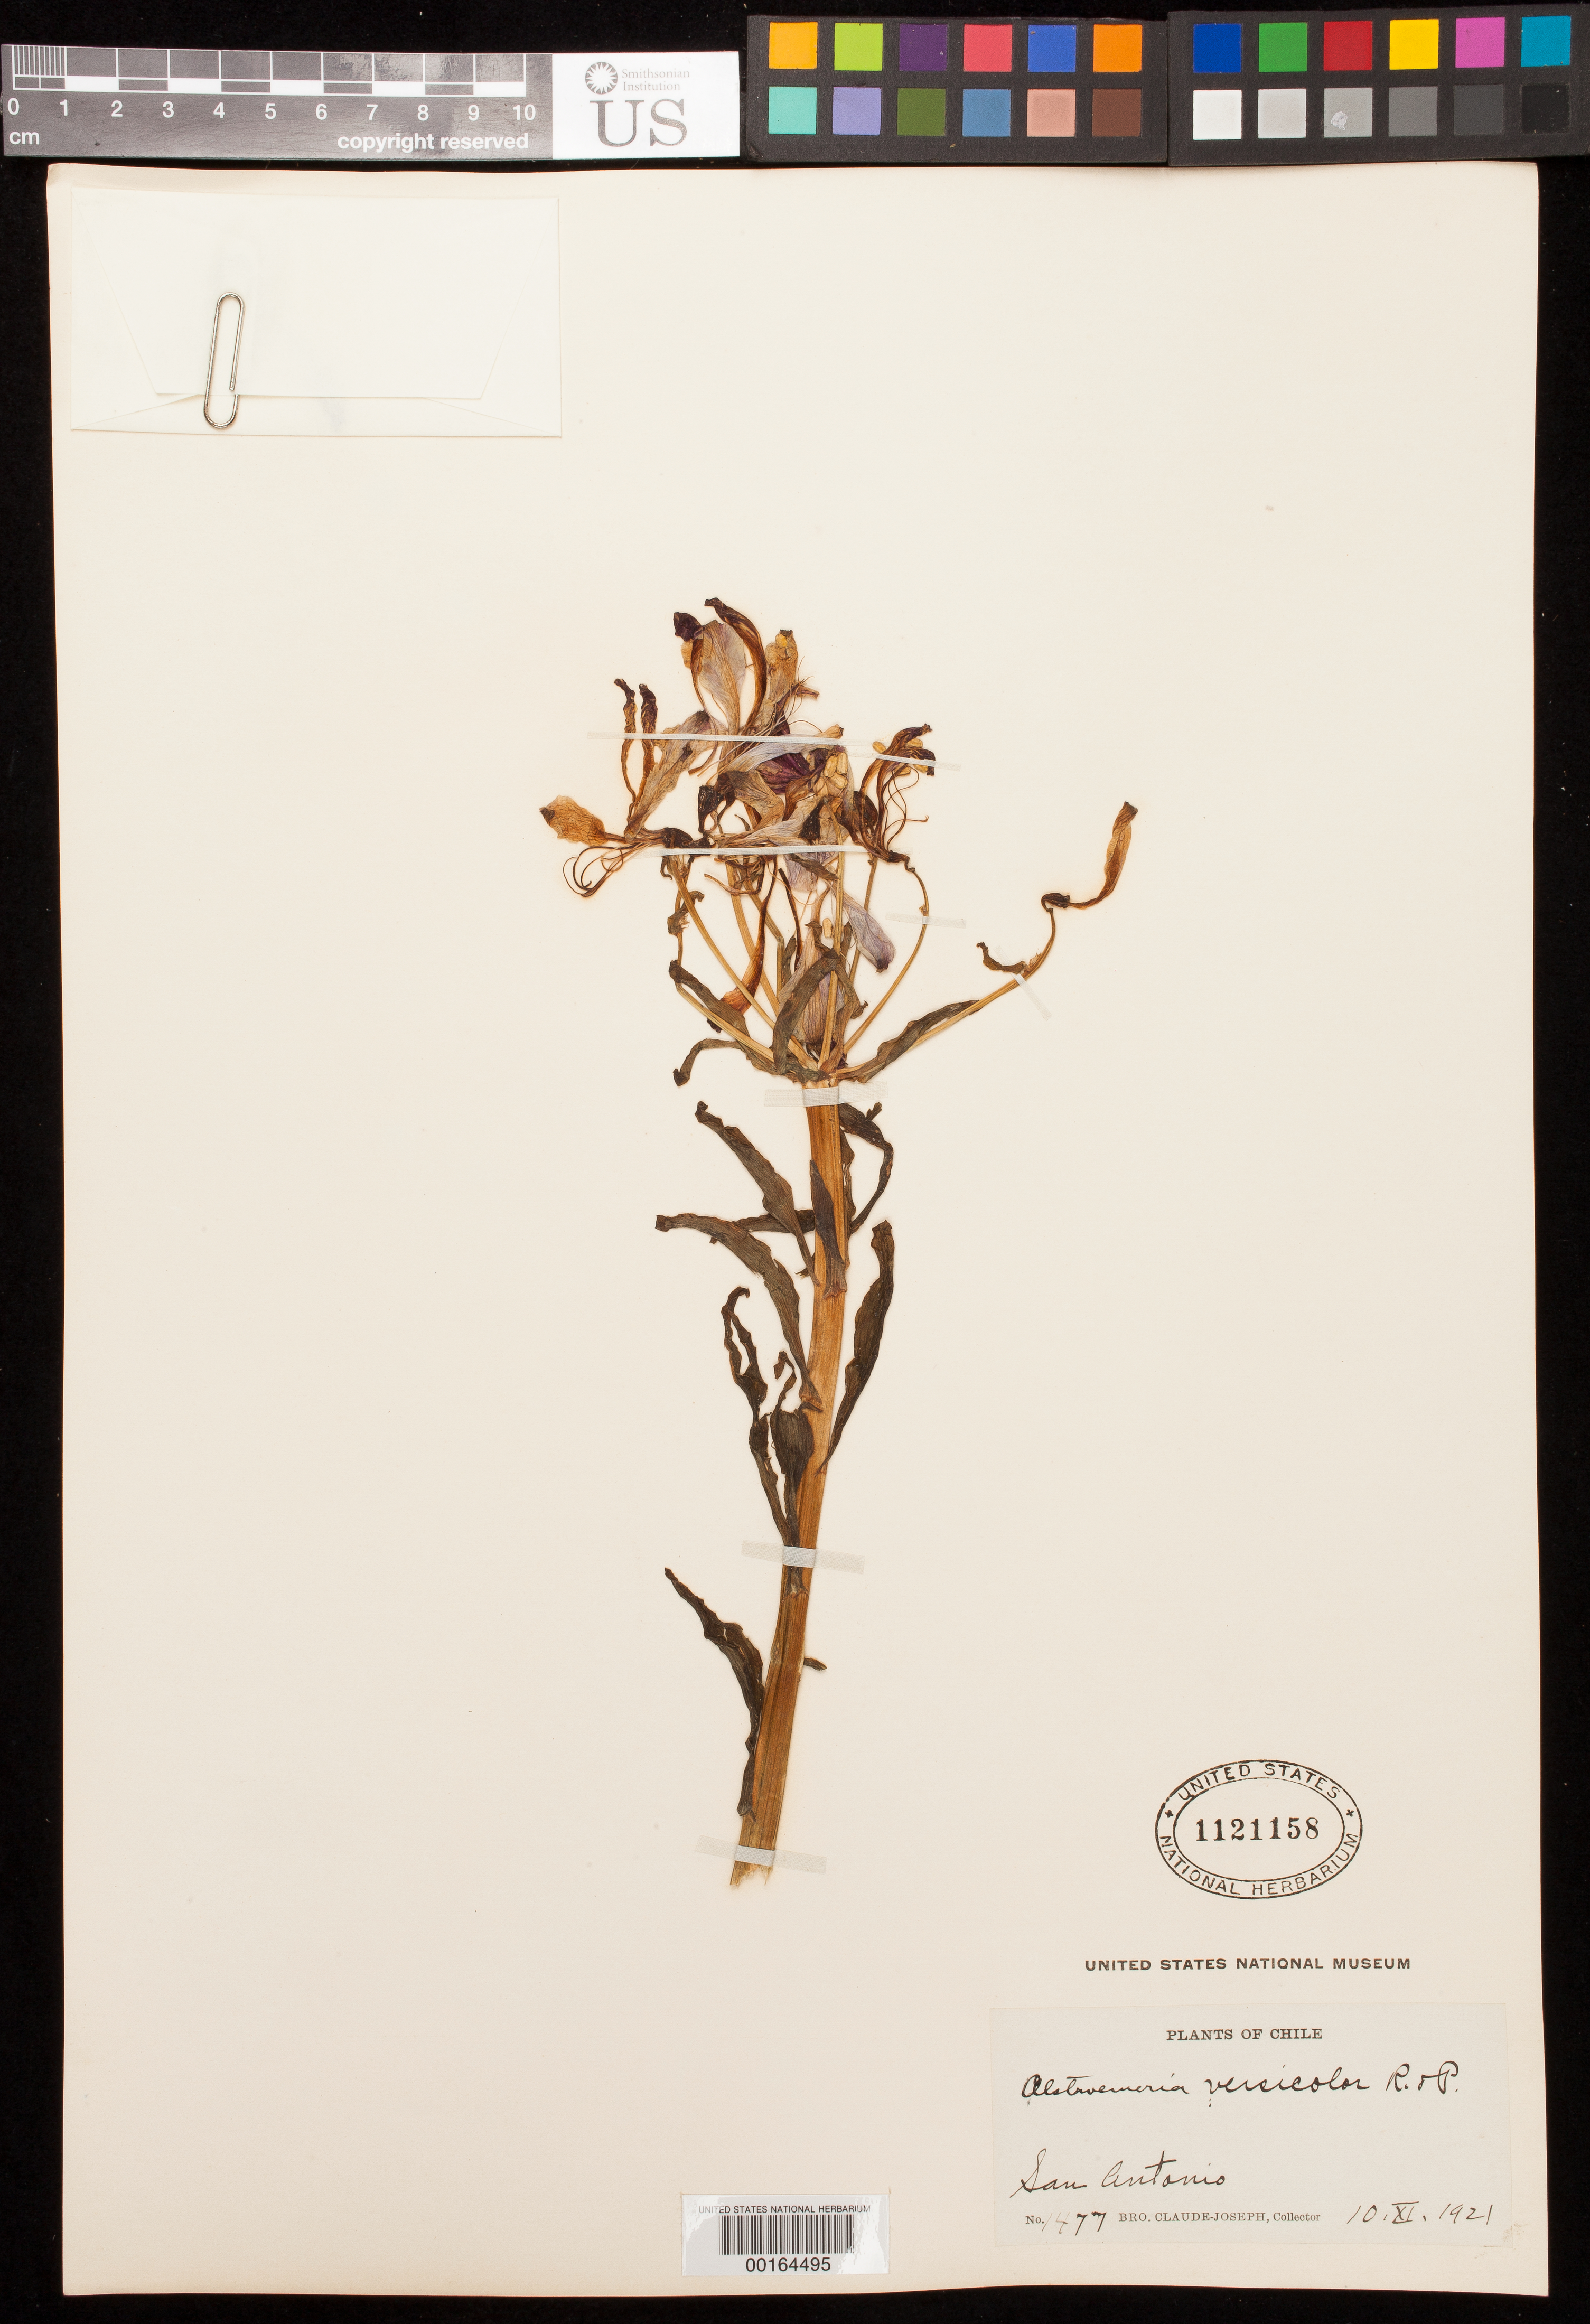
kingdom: Plantae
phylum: Tracheophyta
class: Liliopsida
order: Liliales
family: Alstroemeriaceae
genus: Alstroemeria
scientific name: Alstroemeria versicolor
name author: Ruiz & Pav.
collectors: Bro. Claude-Joseph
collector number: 1477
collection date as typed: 10 Nov 1921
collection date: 1921-11-10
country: Chile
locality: San antonio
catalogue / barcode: US 1121158